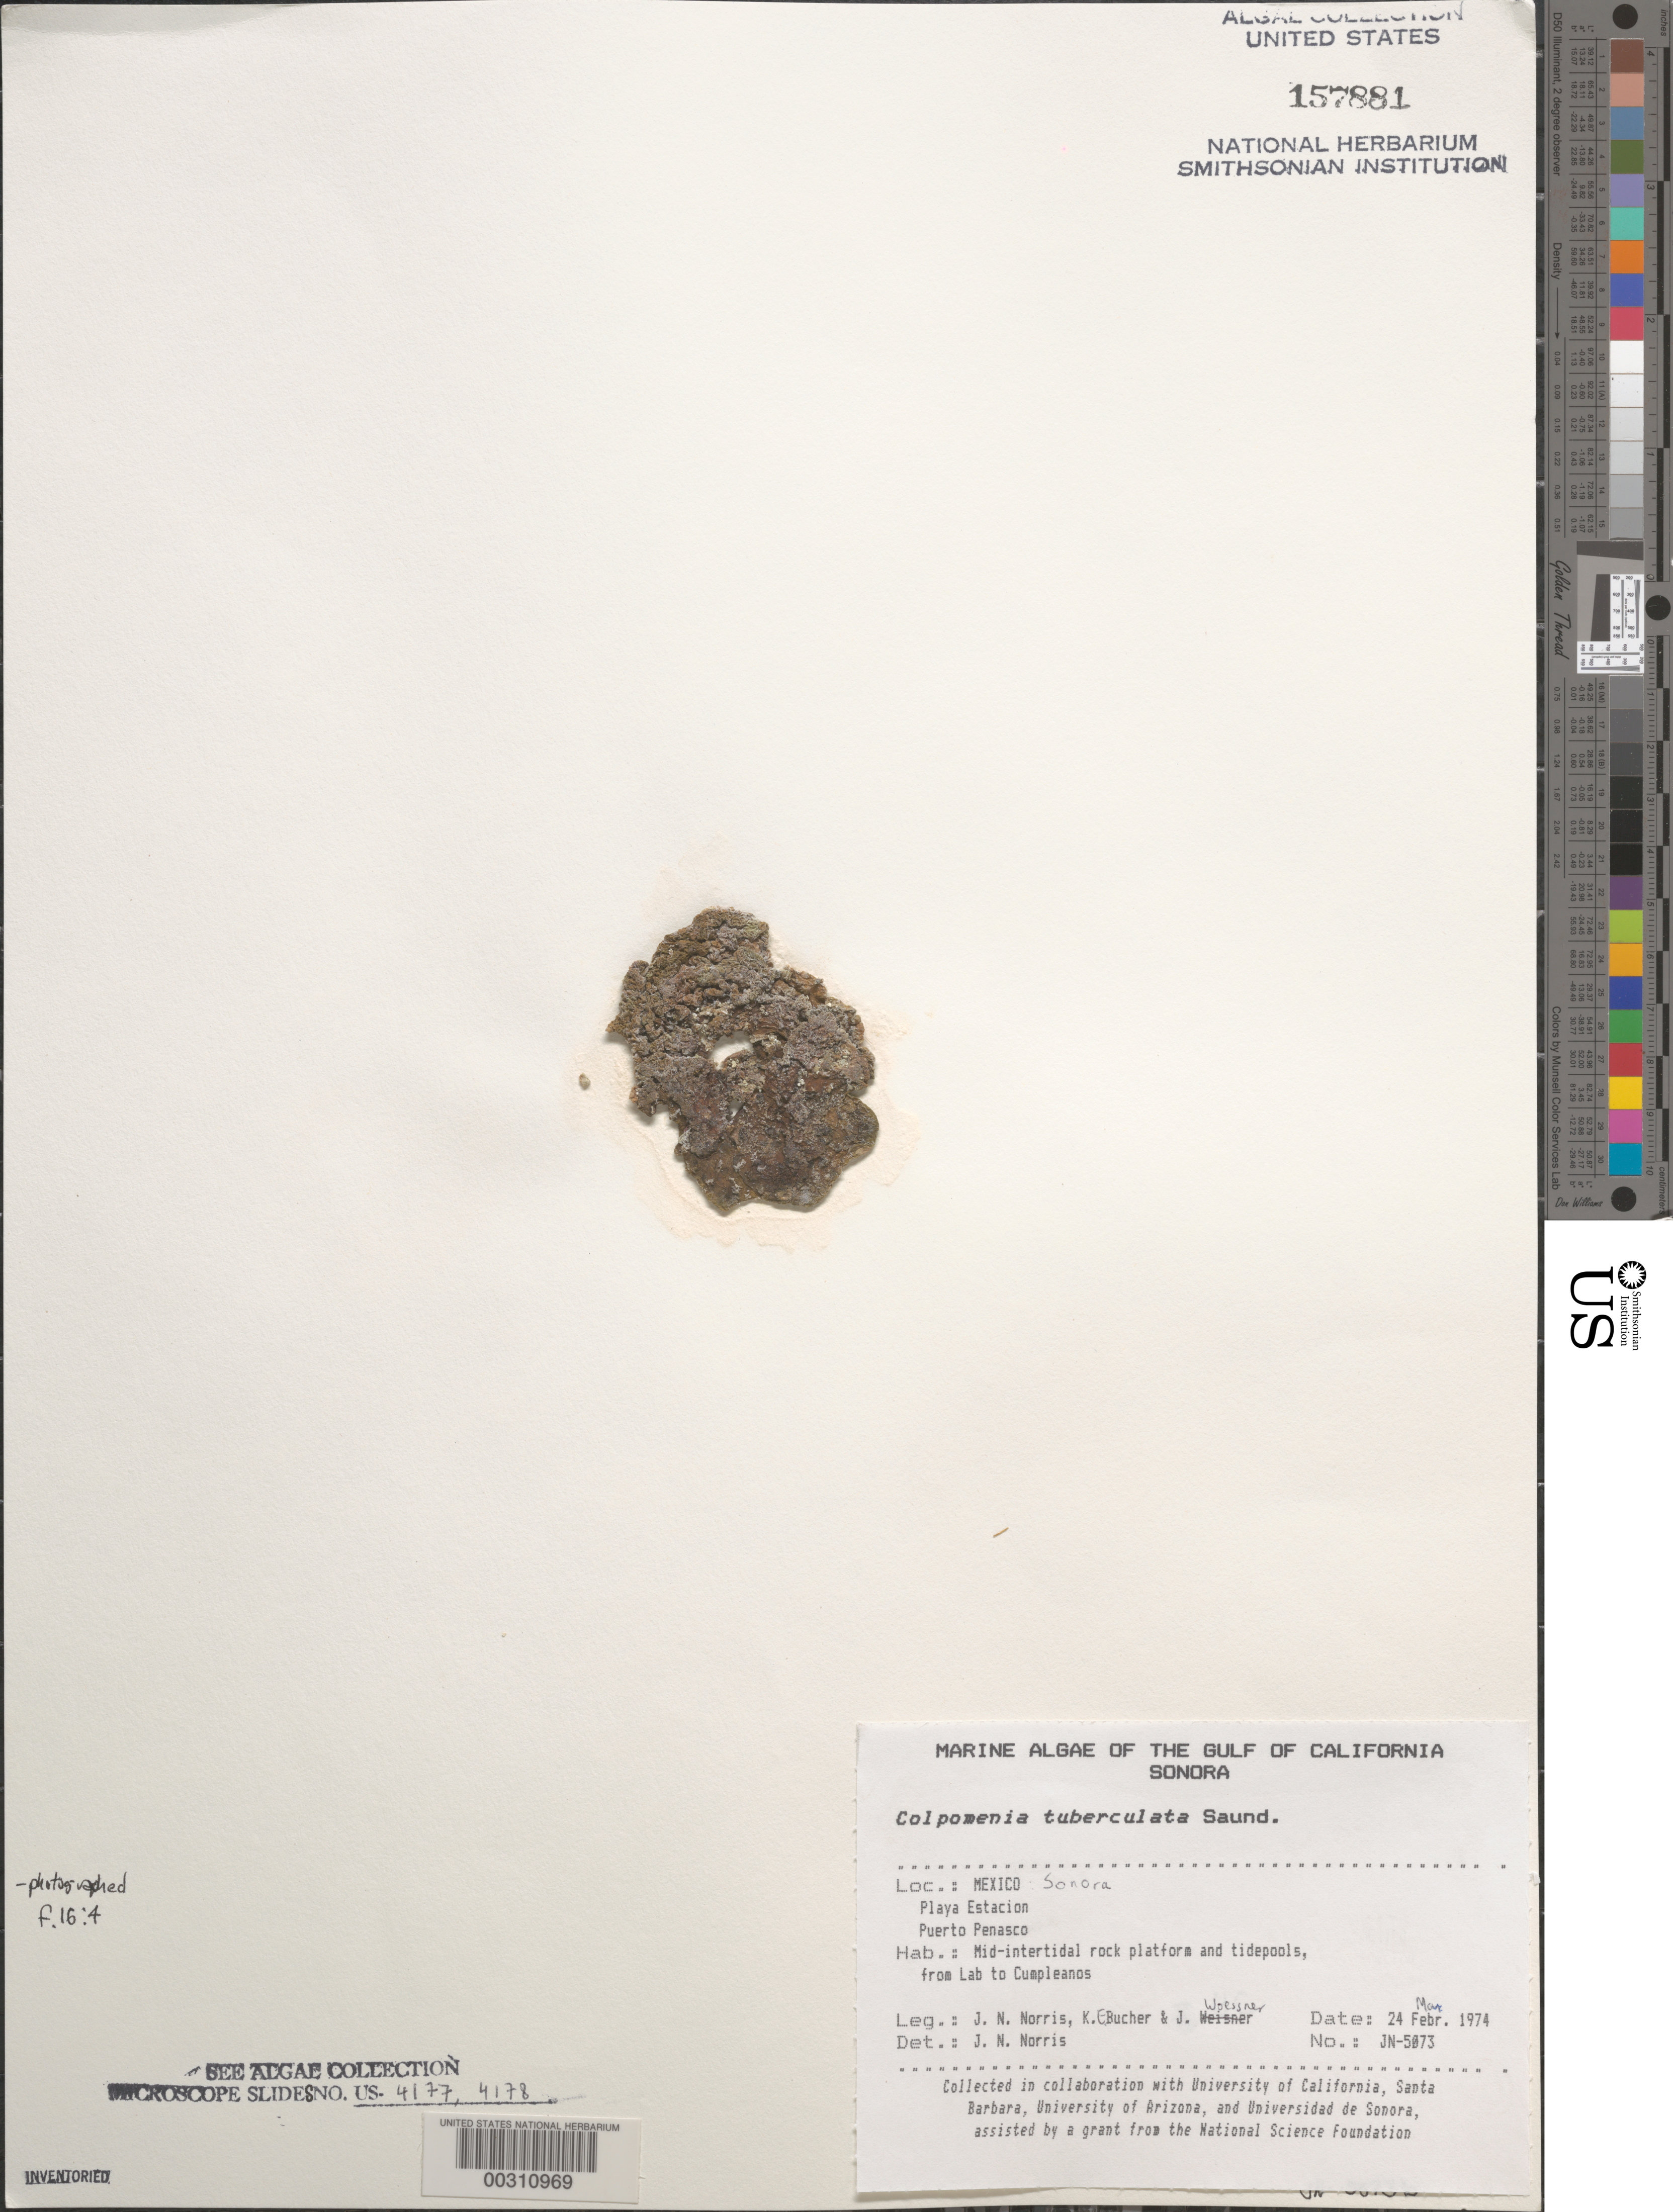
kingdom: Chromista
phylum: Ochrophyta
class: Phaeophyceae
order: Scytosiphonales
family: Scytosiphonaceae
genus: Colpomenia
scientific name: Colpomenia tuberculata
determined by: Norris, James N.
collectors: J. N. Norris, K. E. Bucher & J. Woessner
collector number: JN-5073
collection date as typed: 24 Mar 1974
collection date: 1974-03-24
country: Mexico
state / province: Sonora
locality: Playa Estacion, Puerto Penasco, marine laboratory shore-Cumpleanos tide pool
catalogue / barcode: US 157881